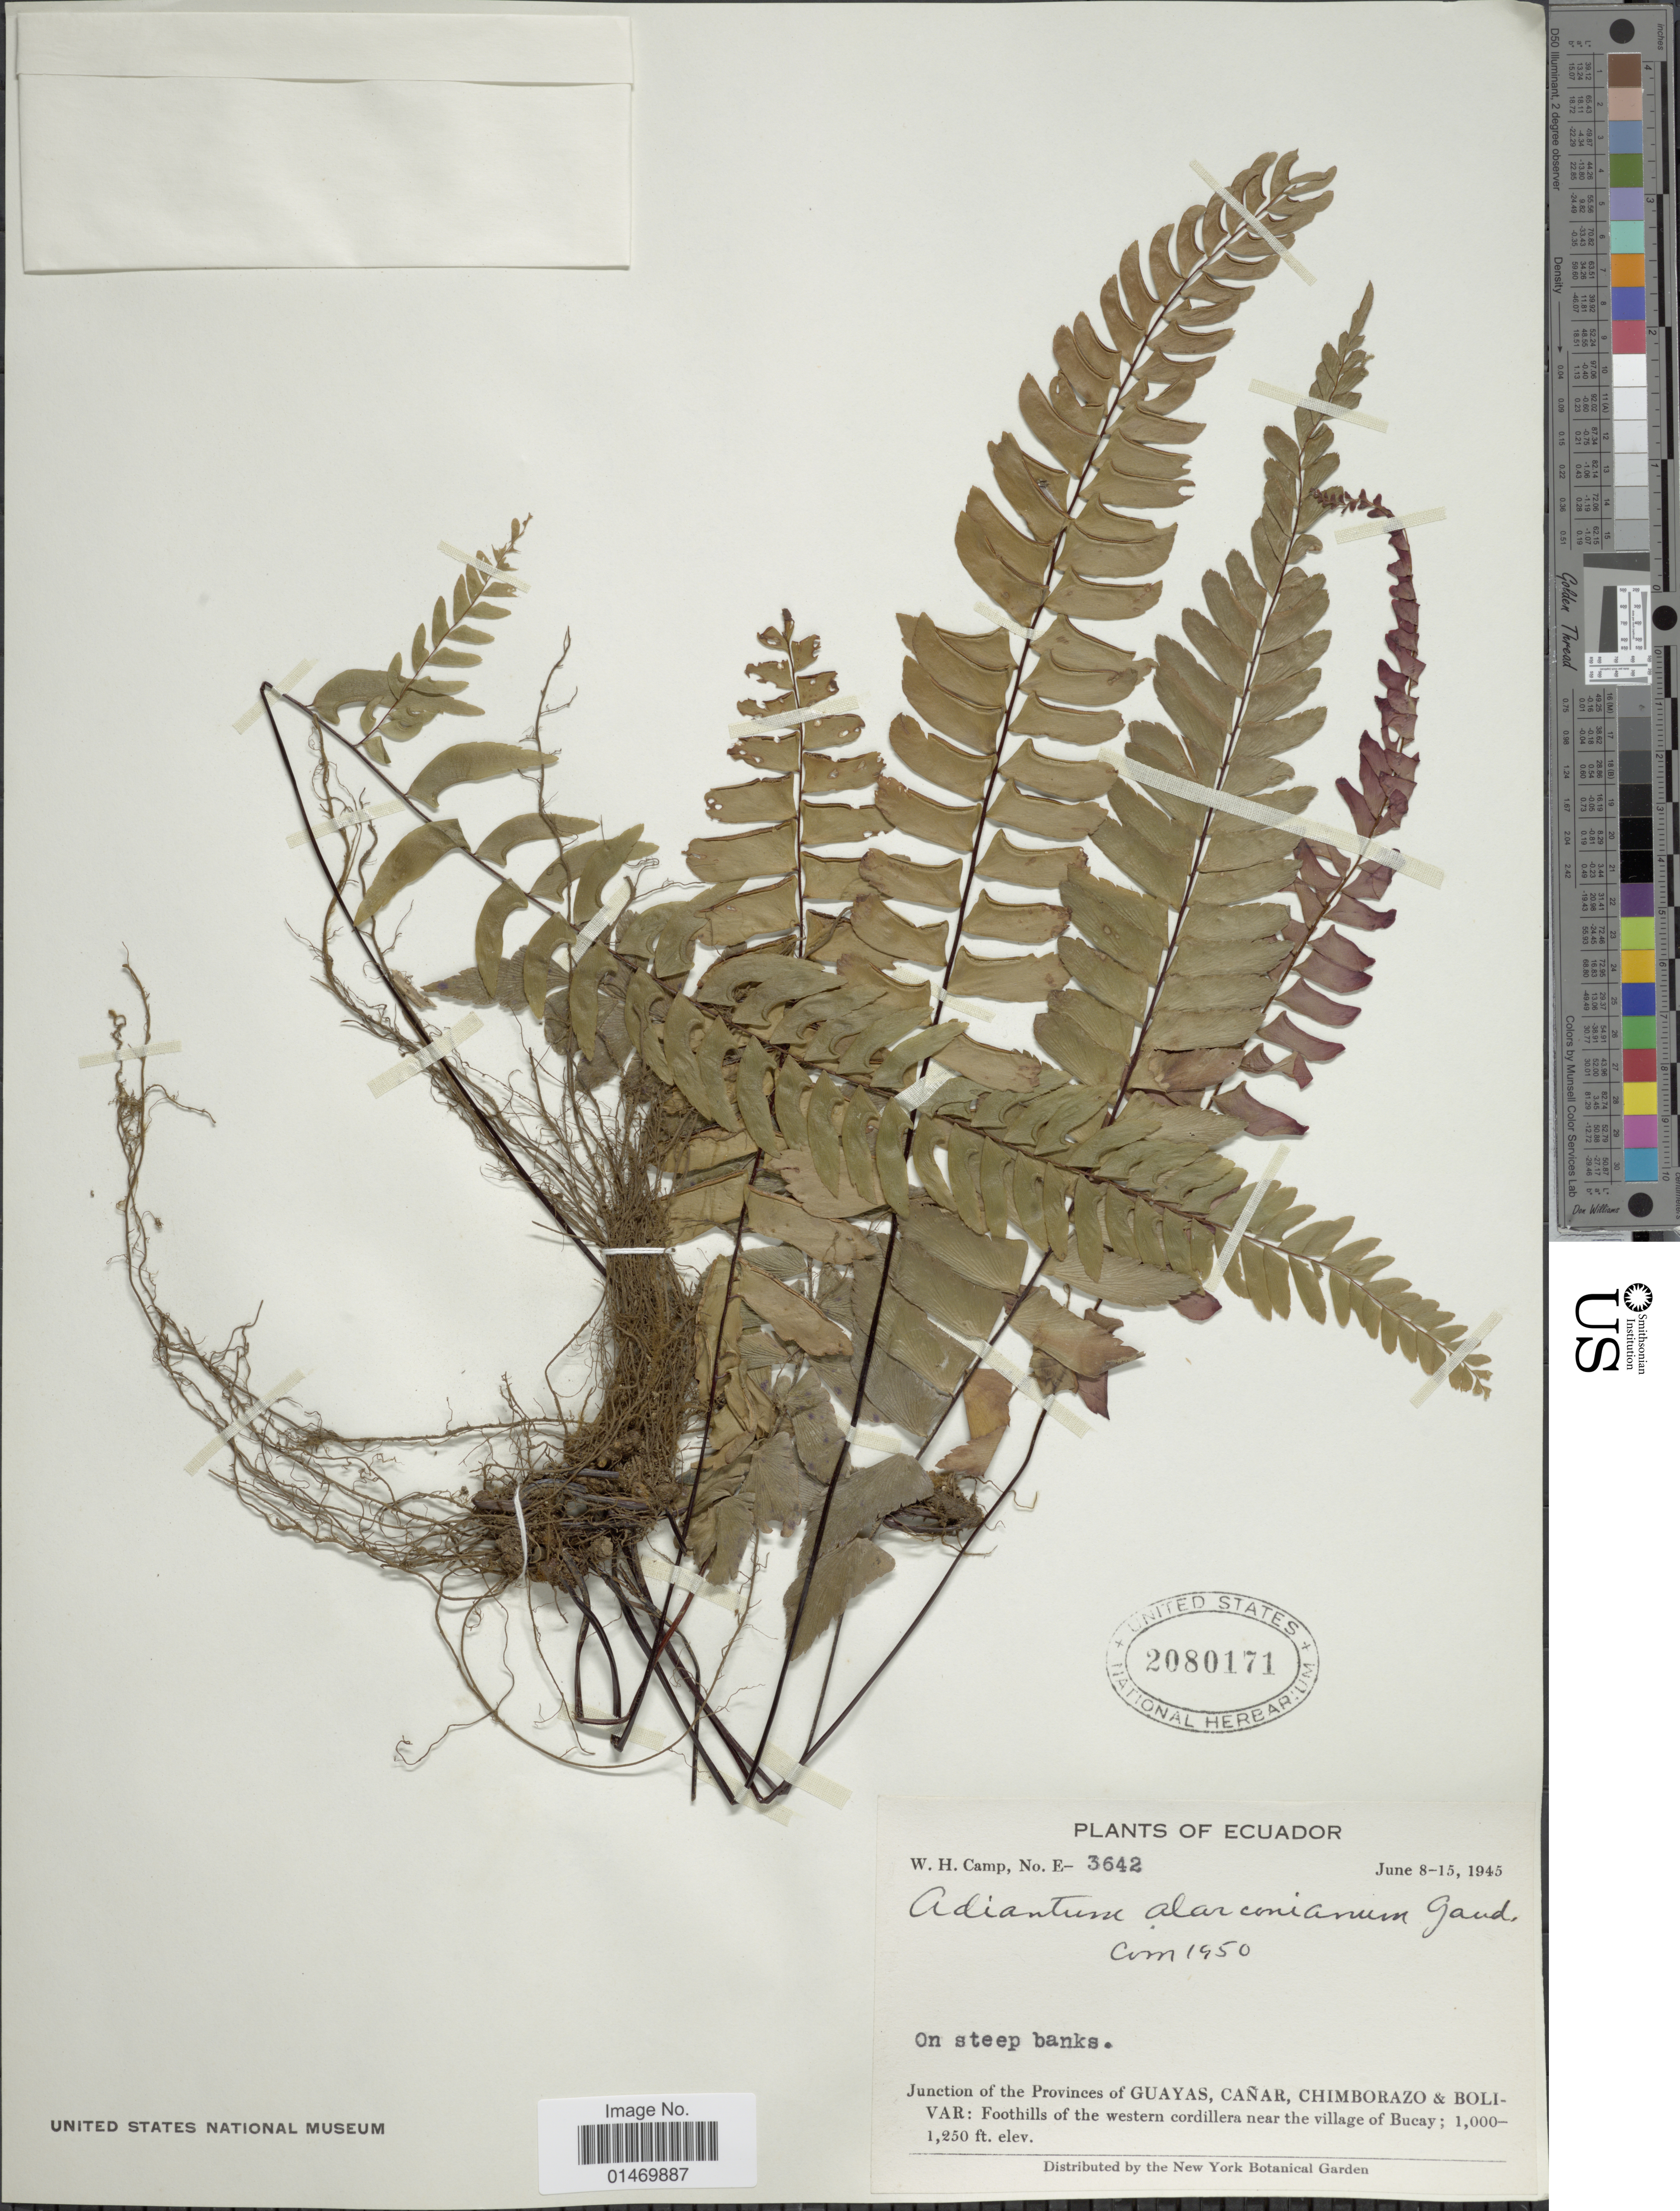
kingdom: Plantae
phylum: Tracheophyta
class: Polypodiopsida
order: Polypodiales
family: Pteridaceae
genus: Adiantum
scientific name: Adiantum alarconianum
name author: Gaudich.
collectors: W. H. Camp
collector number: E-3642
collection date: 1945-06-08/1945-06-15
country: Ecuador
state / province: Guayas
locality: Ecuador, Junction of the Provinces of Canar, Chimborazo & Bolivar: Foothills of the western cordillera near the village of Bucay.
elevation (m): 305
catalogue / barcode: US 2080171